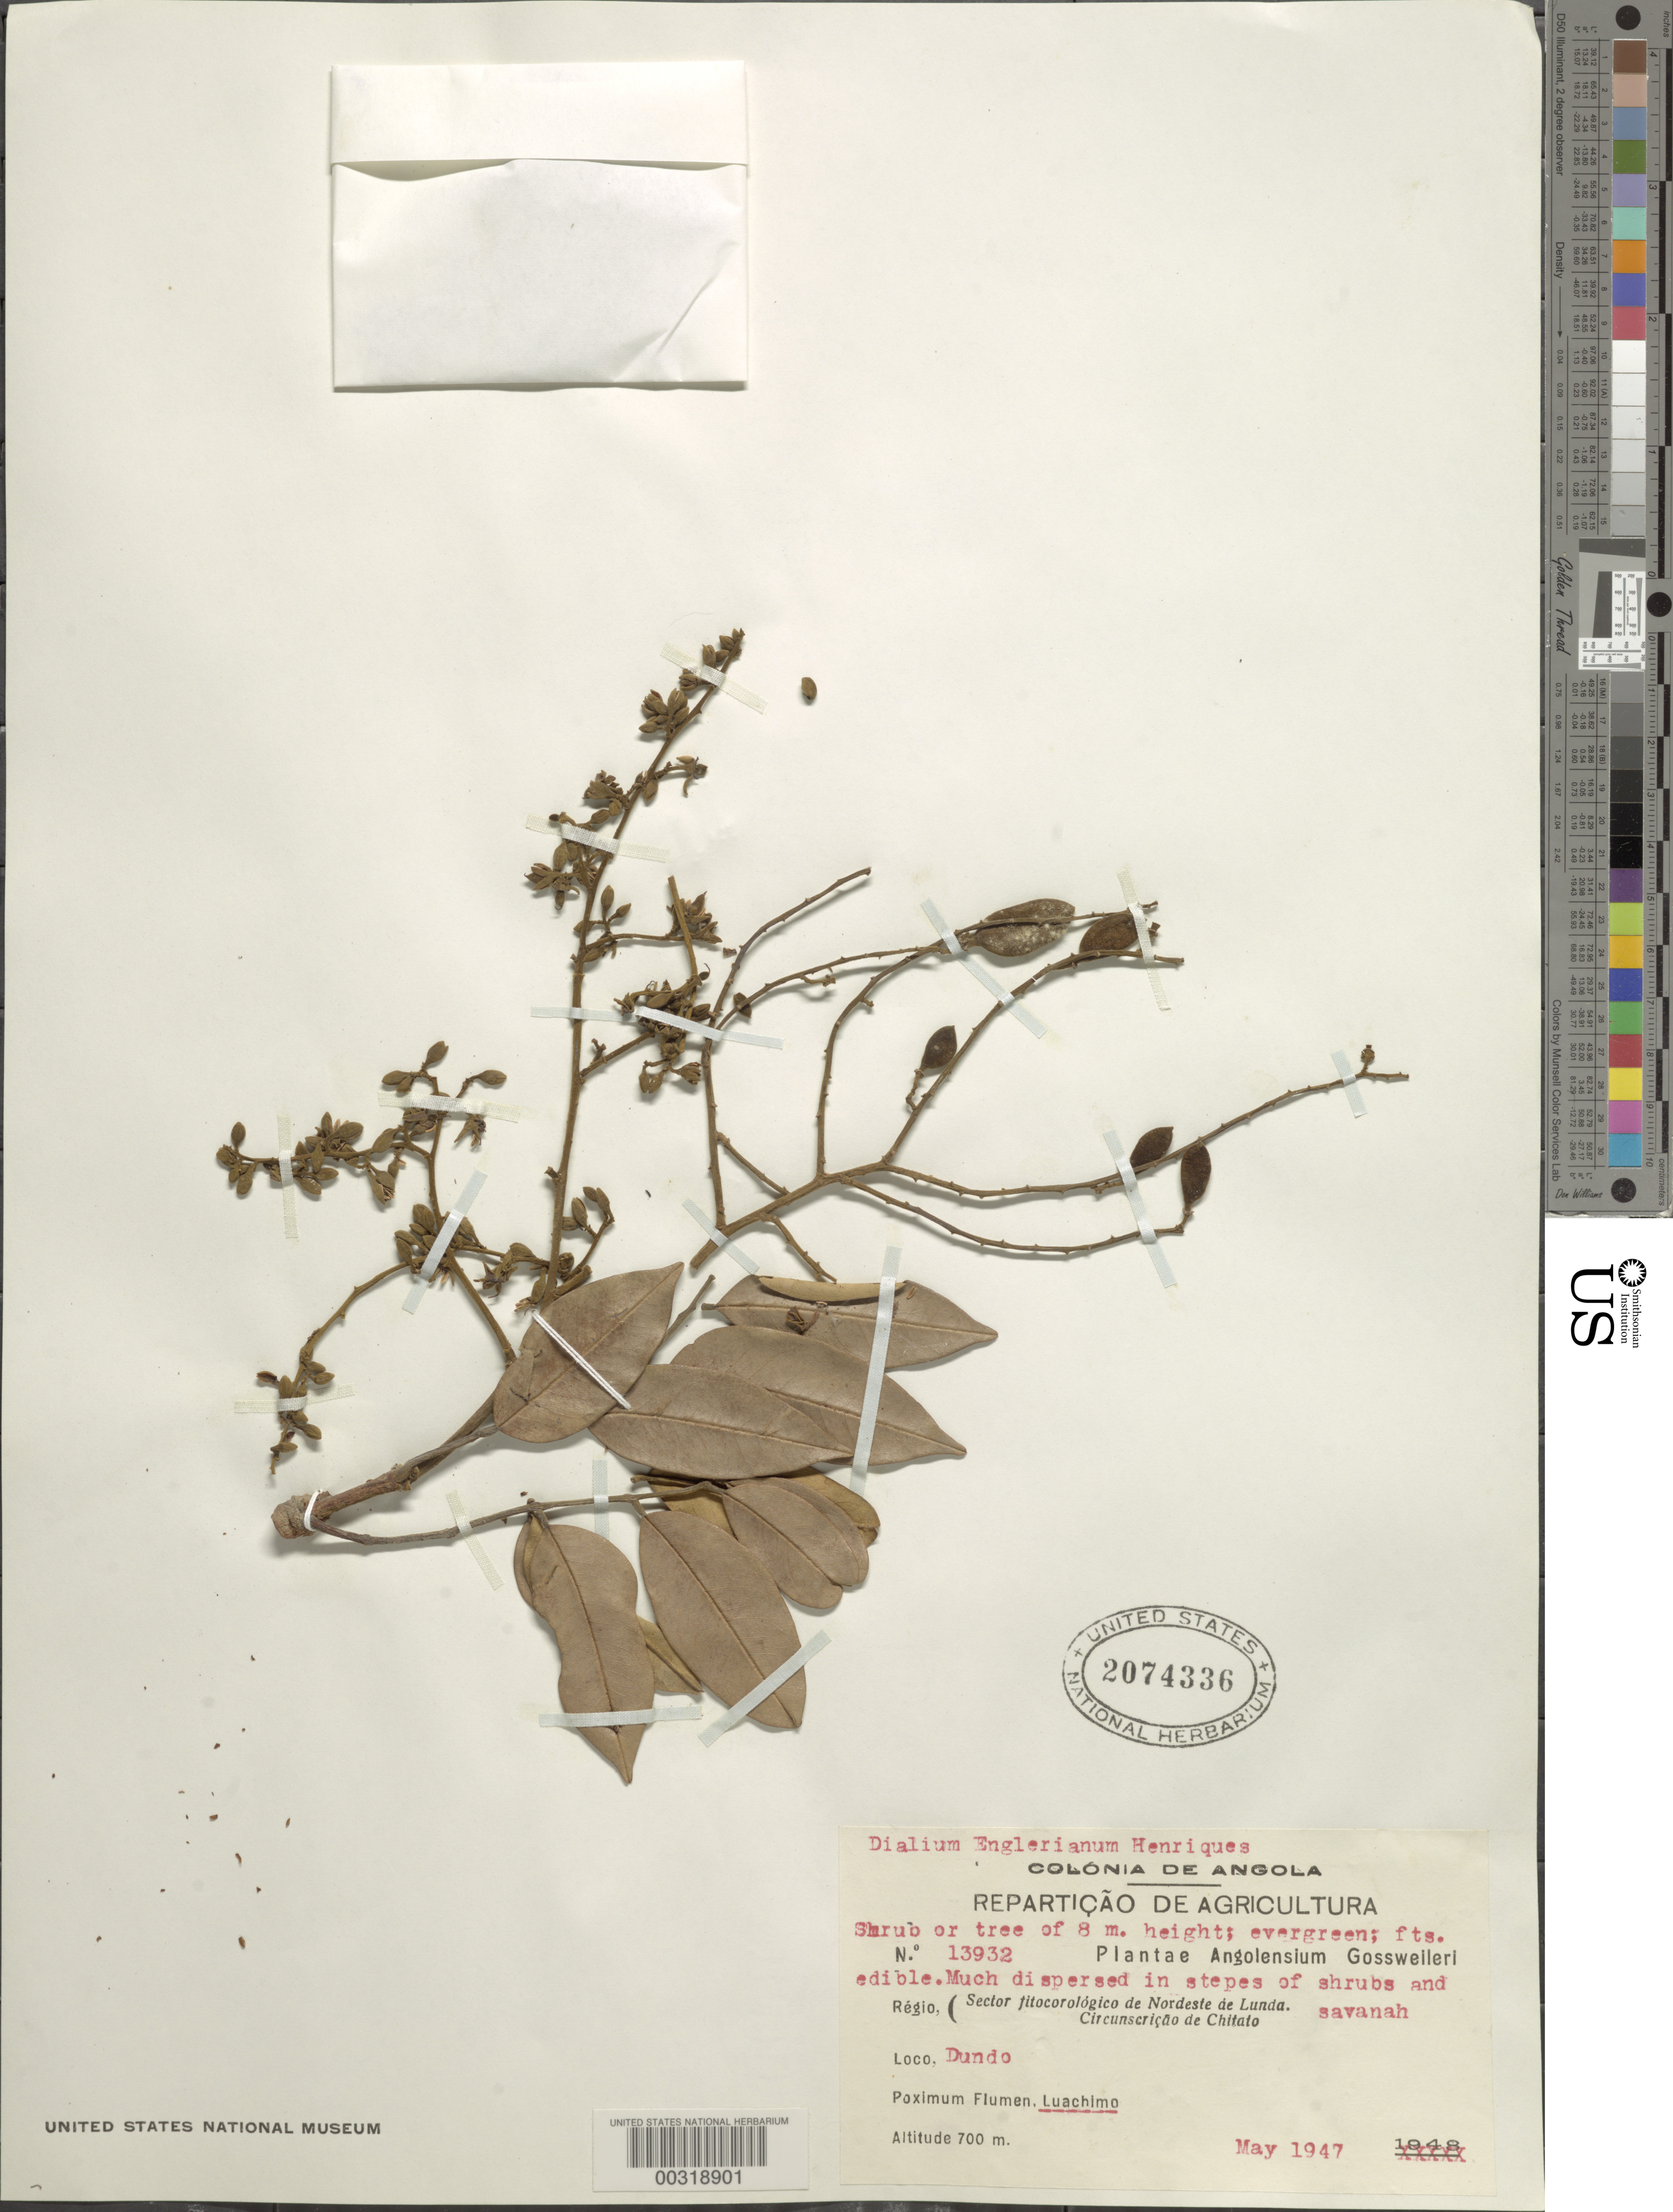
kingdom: Plantae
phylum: Tracheophyta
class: Magnoliopsida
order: Fabales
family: Fabaceae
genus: Dialium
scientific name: Dialium englerianum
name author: Henriq.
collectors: F. Gossweiler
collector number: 13932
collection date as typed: May 1947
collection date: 1947-05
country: Angola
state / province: Lunda Norte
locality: Dundo; nearest river Luachimo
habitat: Stepes of shrubs and savanah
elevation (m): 700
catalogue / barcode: US 2074336